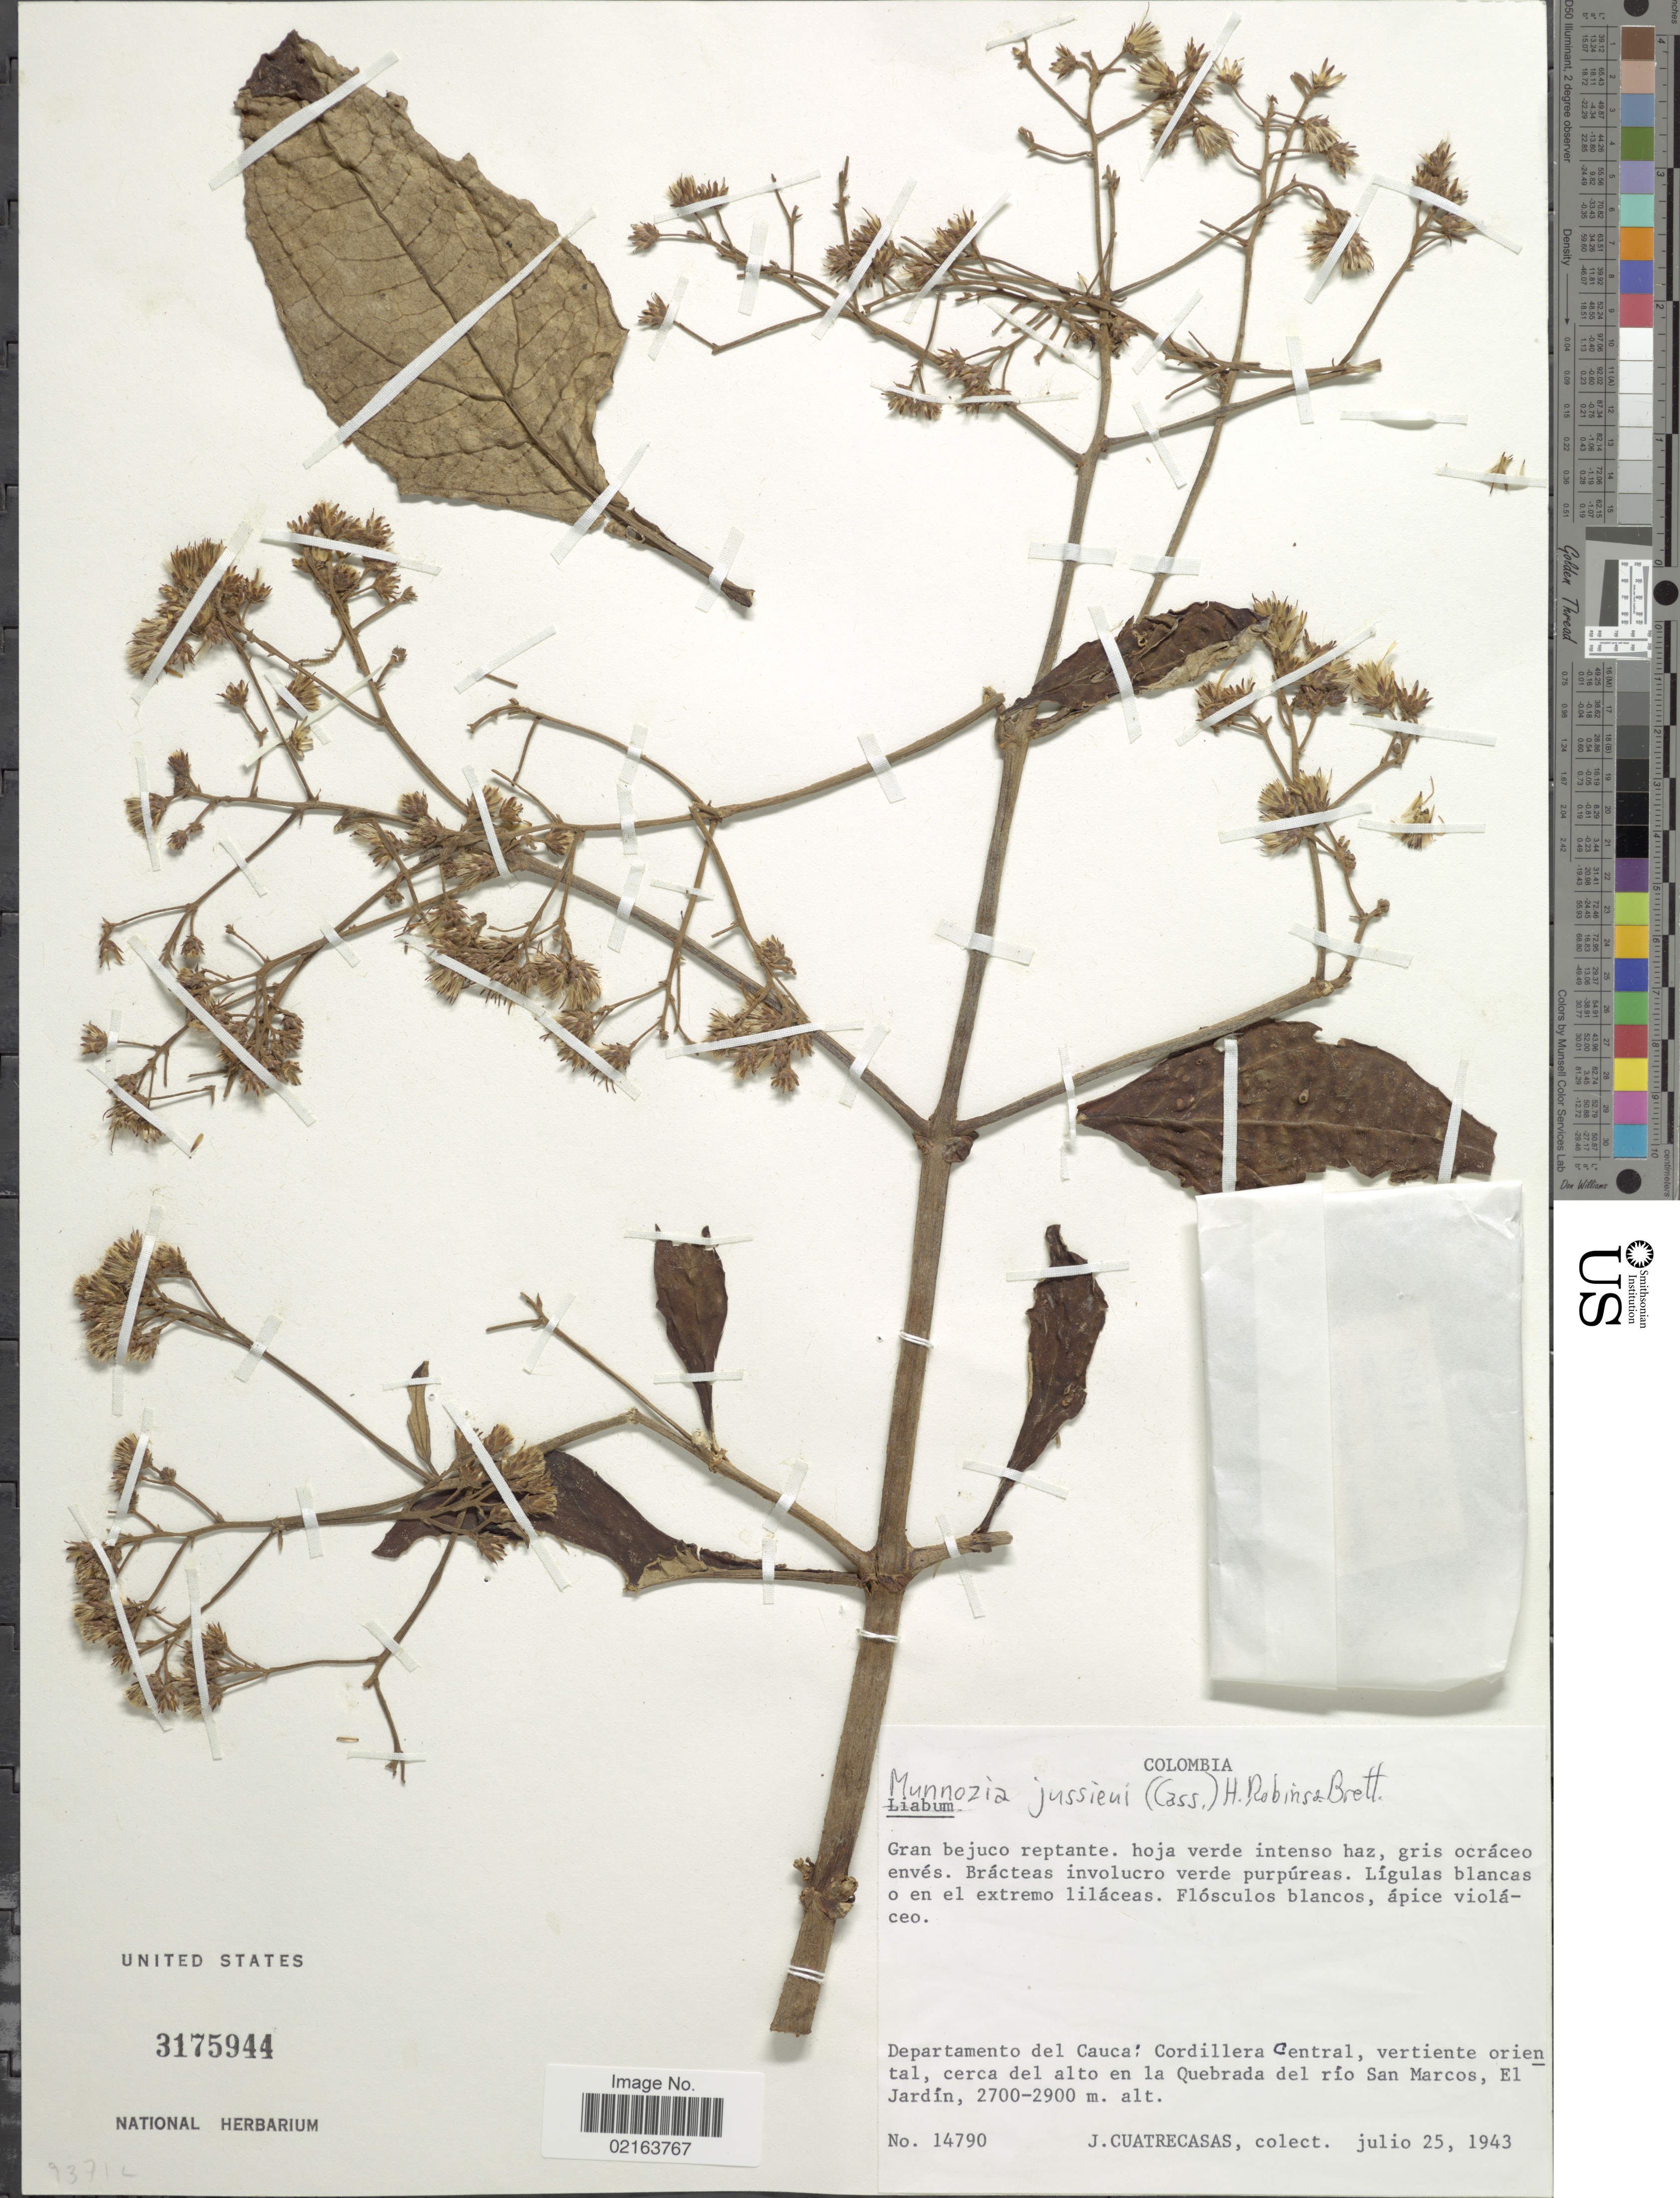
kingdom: Plantae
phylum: Tracheophyta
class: Magnoliopsida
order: Asterales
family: Asteraceae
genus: Munnozia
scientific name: Munnozia jussieui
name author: (Cass.) H. Rob. & Brettell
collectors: J. Cuatrecasas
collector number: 14790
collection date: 1943-07-25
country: Colombia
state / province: Cauca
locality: Departamento del Cauca: Cordillera Central, vertiente oriental, cerca del alto en la Quebrada del rio San Marcos, El Jardin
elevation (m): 2700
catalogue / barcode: US 3175944